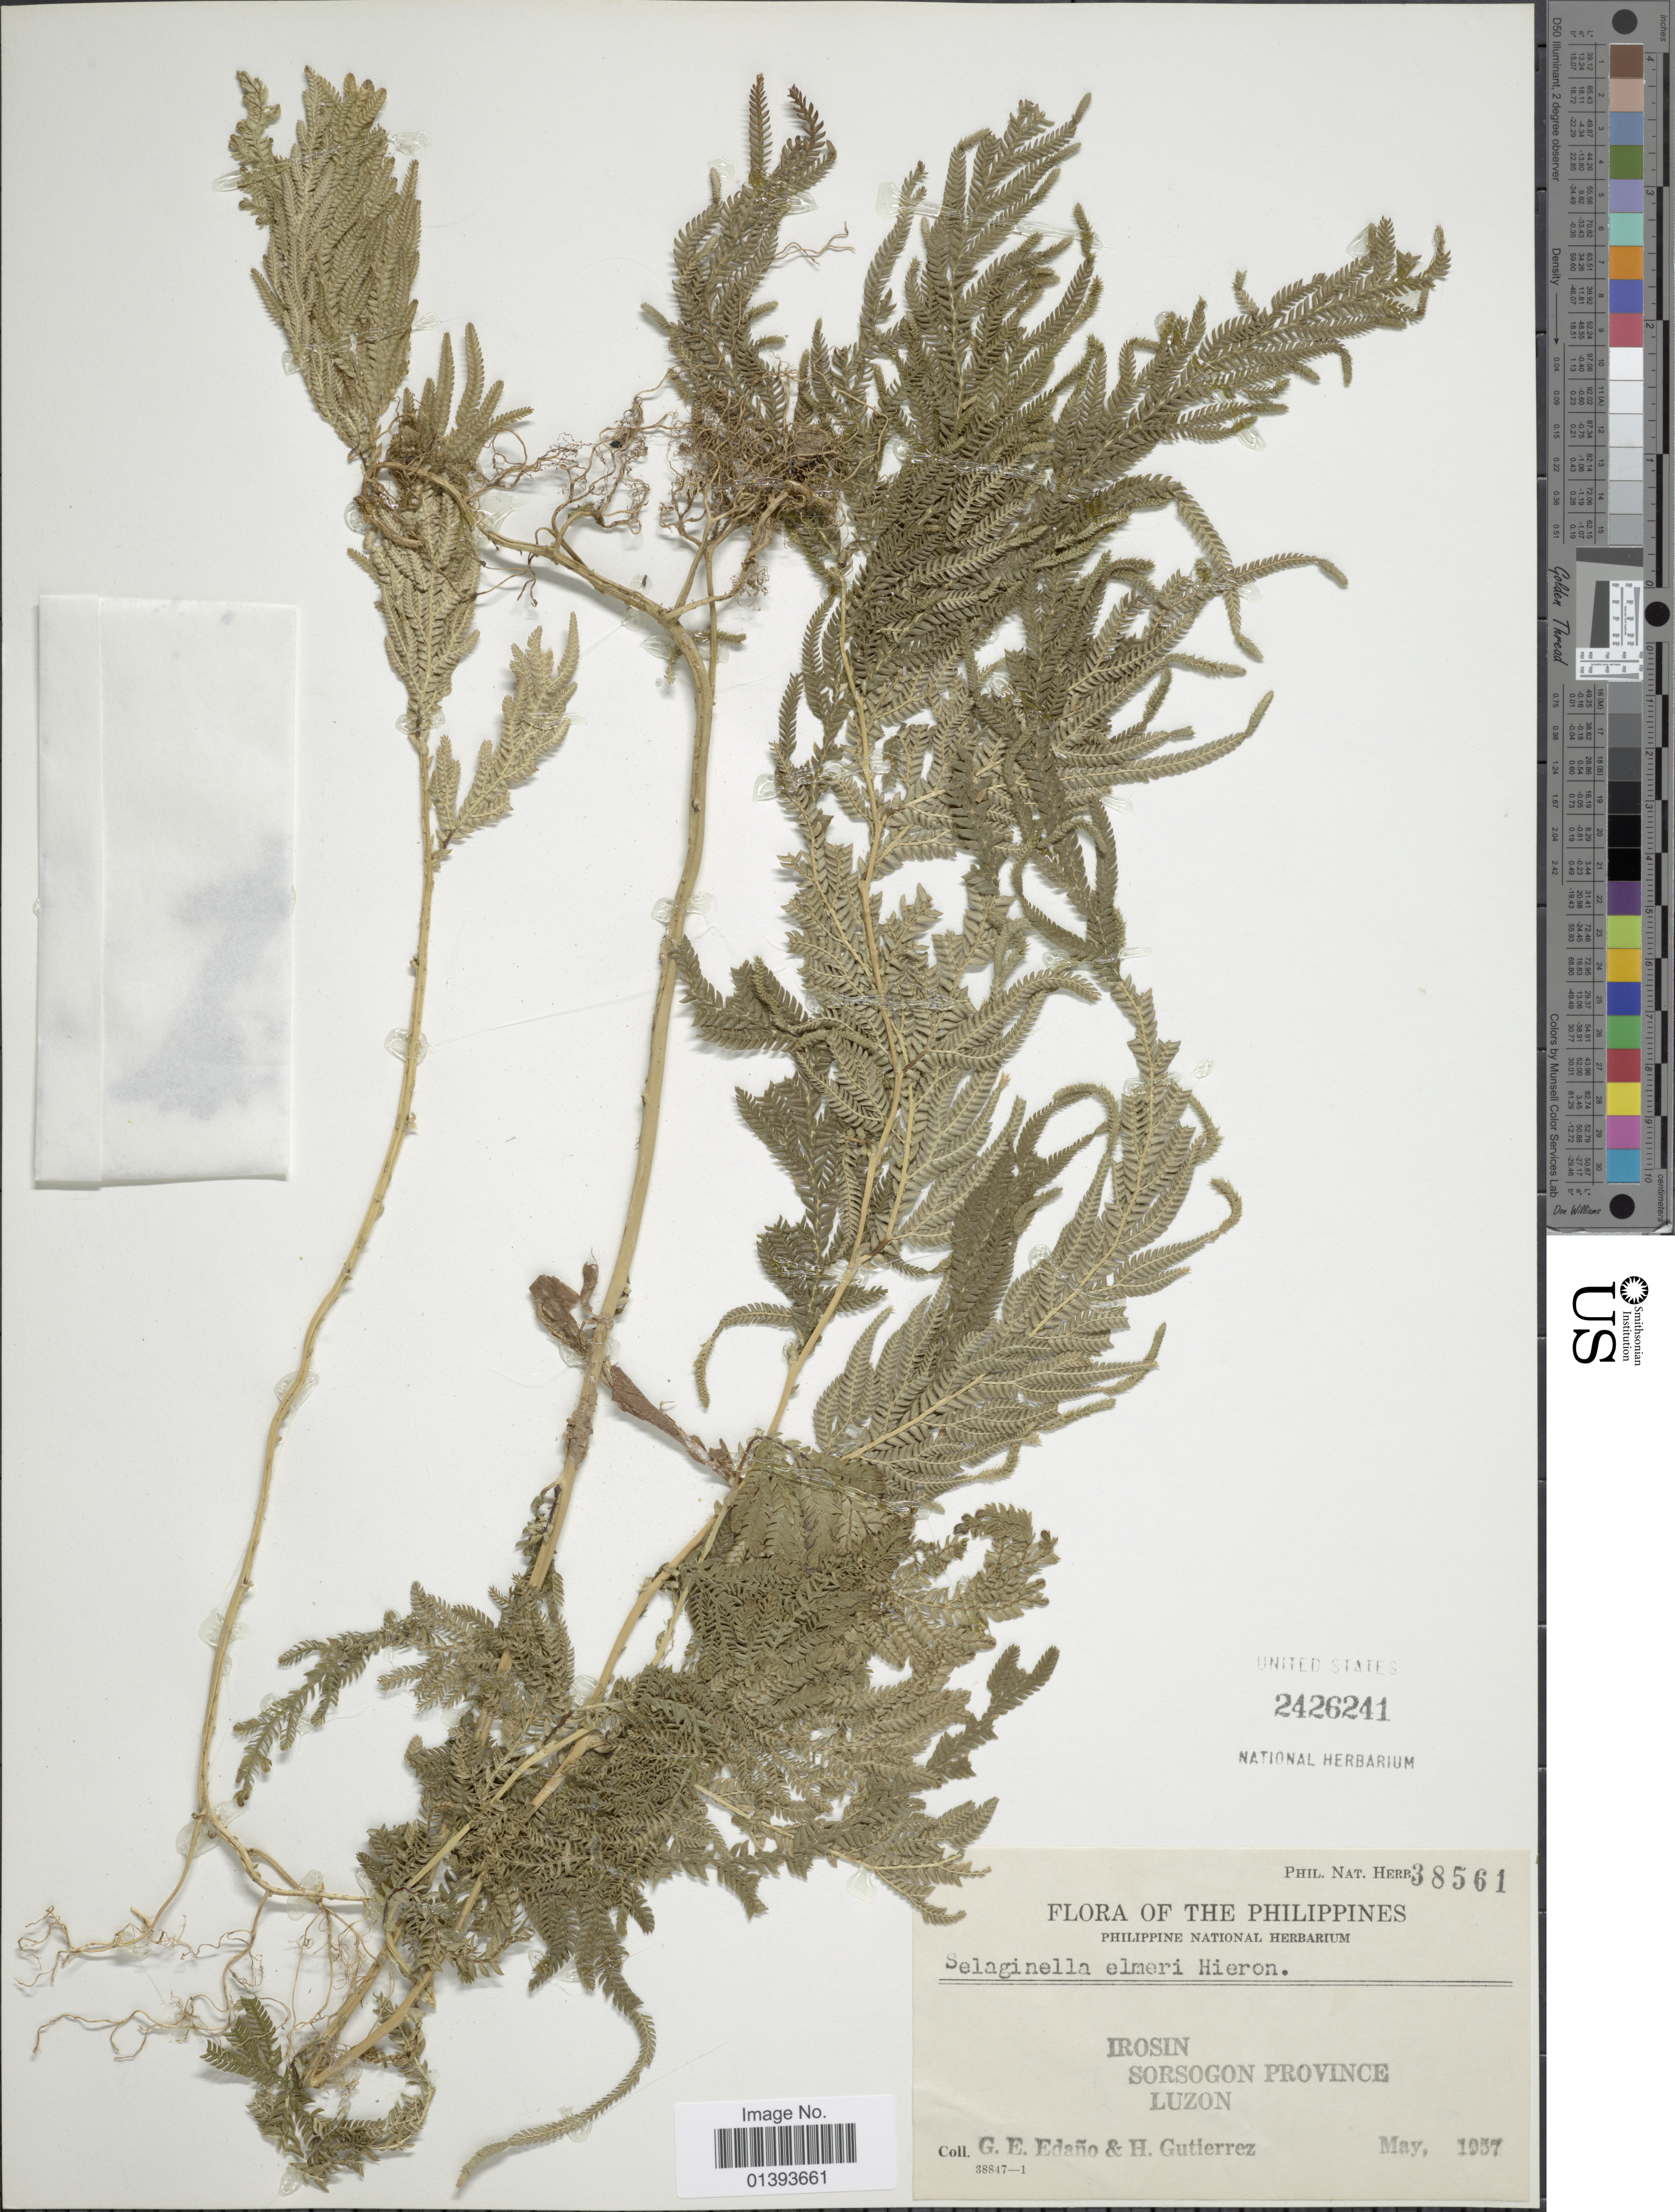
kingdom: Plantae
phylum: Tracheophyta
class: Lycopodiopsida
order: Selaginellales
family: Selaginellaceae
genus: Selaginella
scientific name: Selaginella elmeri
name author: Hieron.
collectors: G. E. Edaño & H. Gutierrez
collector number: Phil Nat. Herb. 38561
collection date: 1957-05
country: Philippines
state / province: Central Luzon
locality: Irosin, Sorsogon Province, Luzon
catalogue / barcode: US 2426241